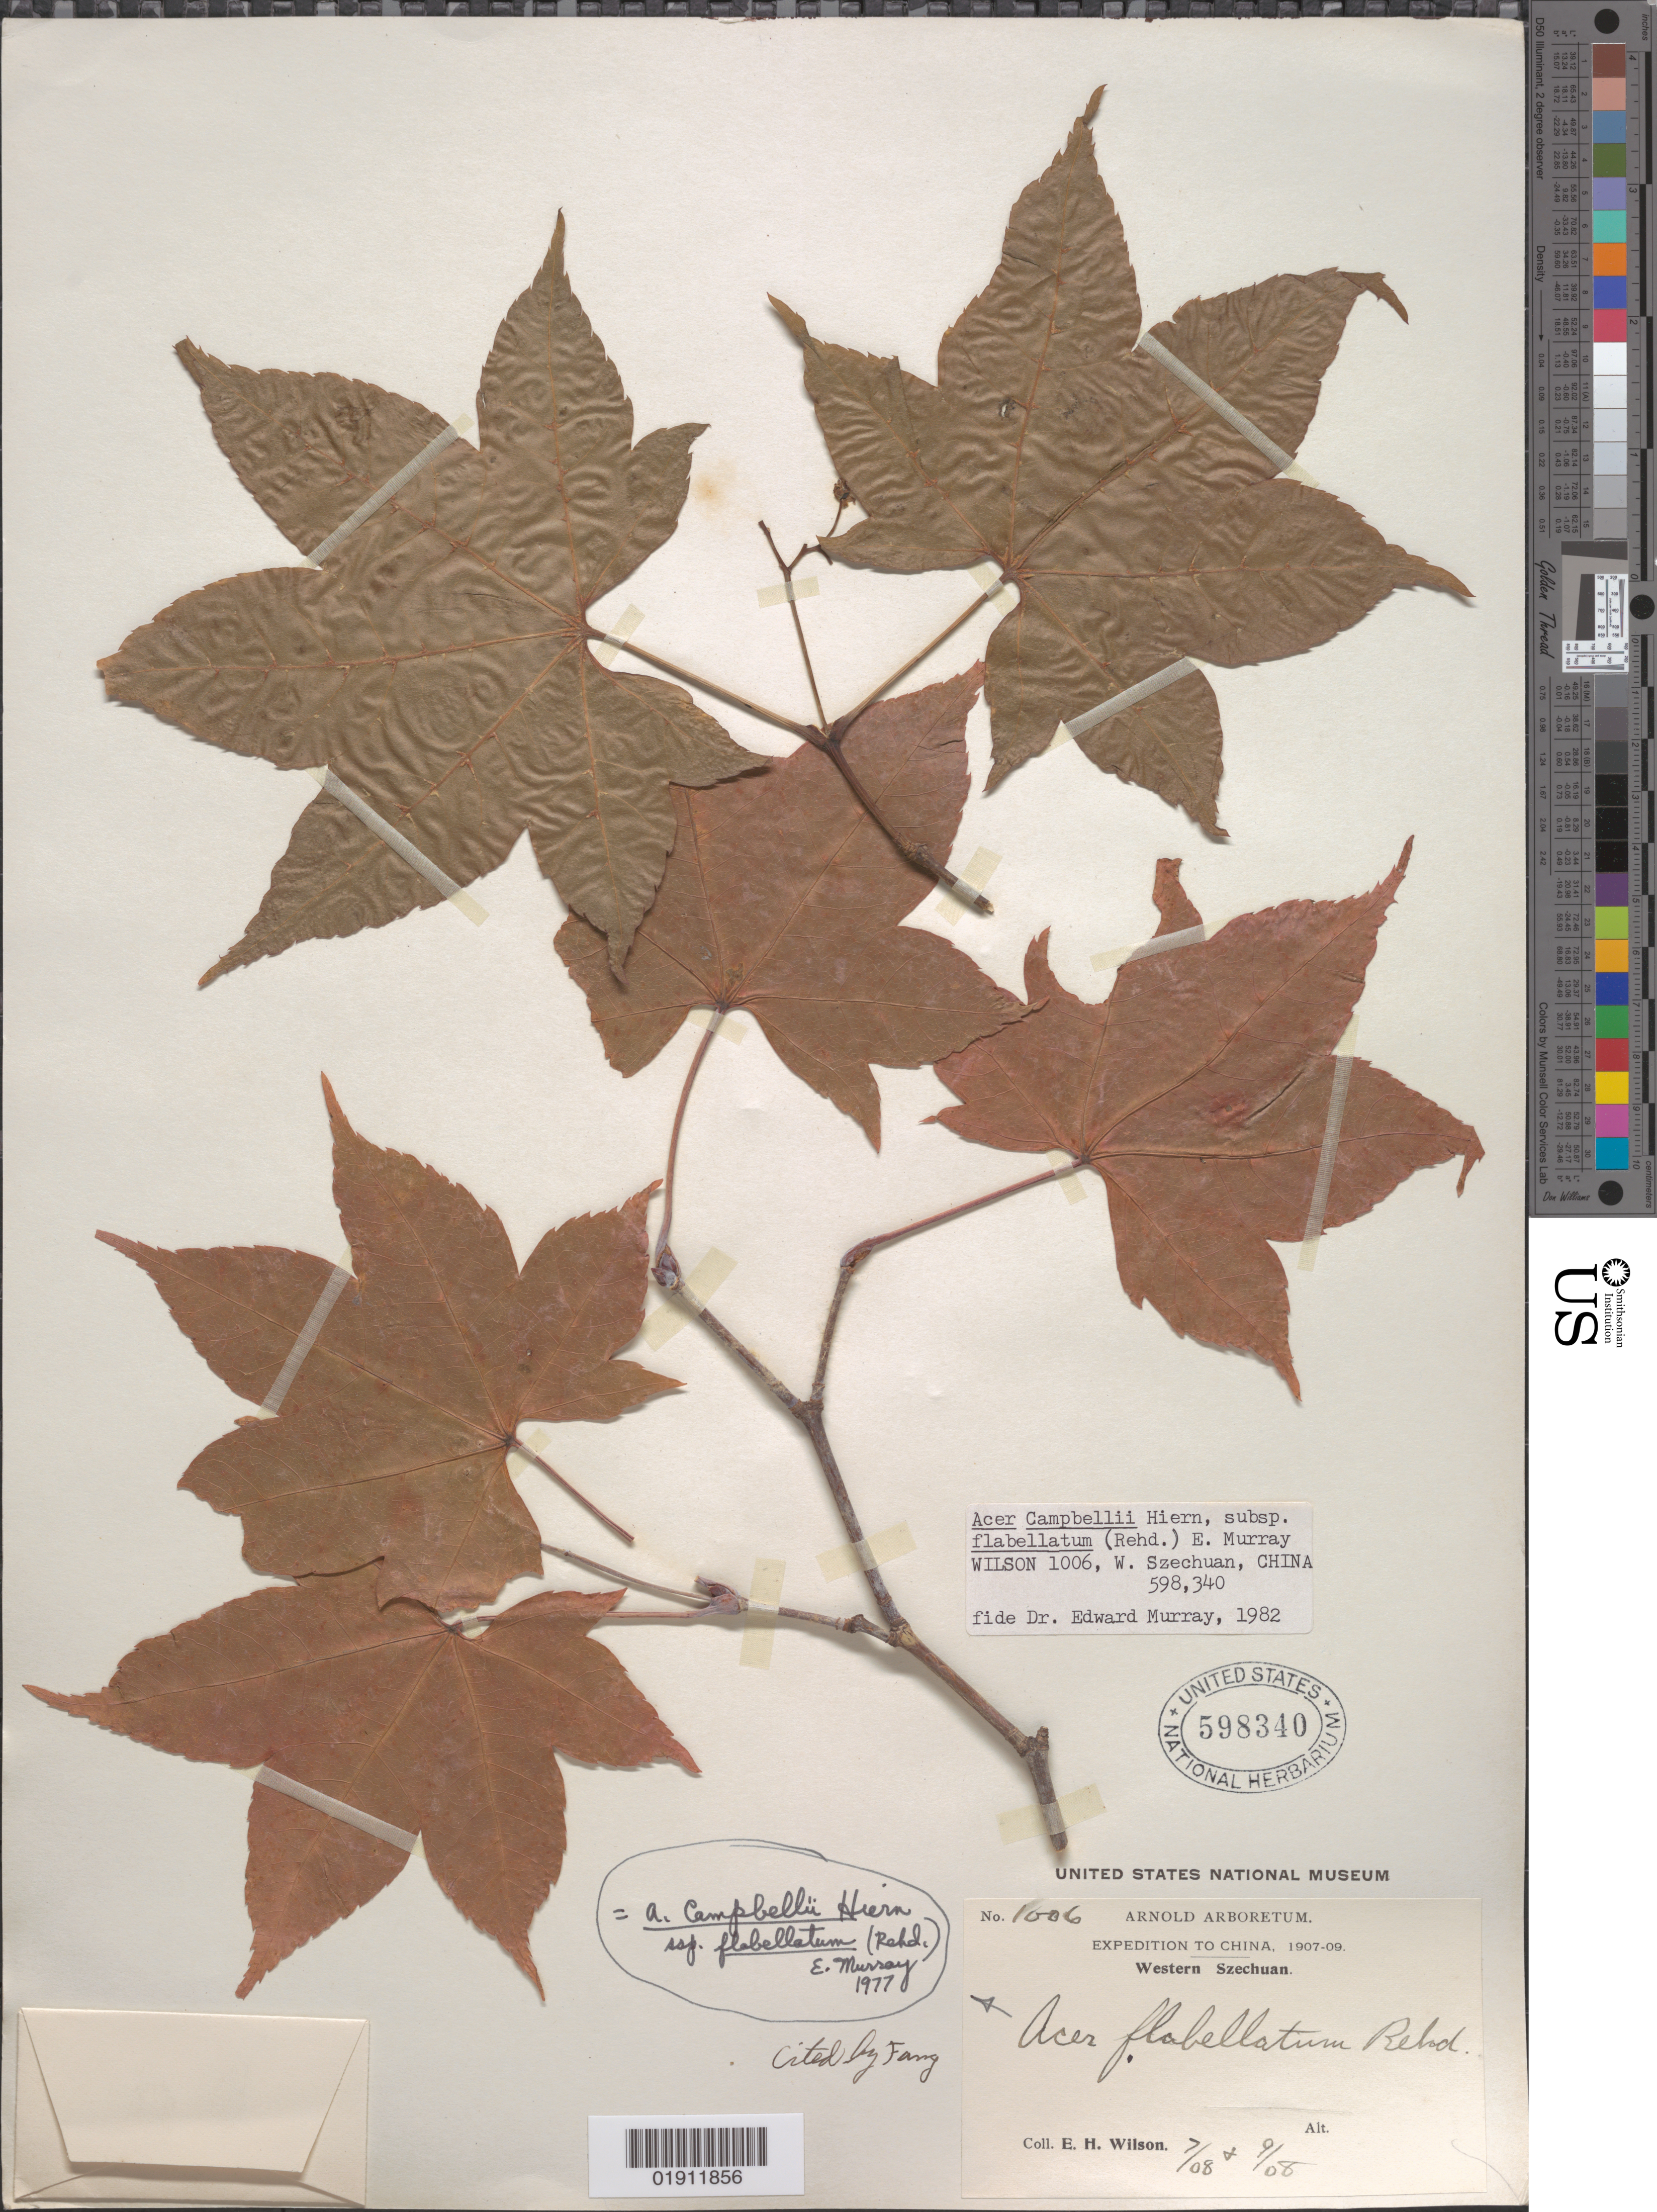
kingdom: Plantae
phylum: Tracheophyta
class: Magnoliopsida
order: Sapindales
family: Sapindaceae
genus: Acer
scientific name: Acer campbellii subsp. flabellatum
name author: (Rehder) A.E. Murray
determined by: Murray, Edward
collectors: E. H. Wilson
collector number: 1006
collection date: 1908-07,1908-09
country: China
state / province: Sichuan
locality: Western Szechuan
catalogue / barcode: US 598340